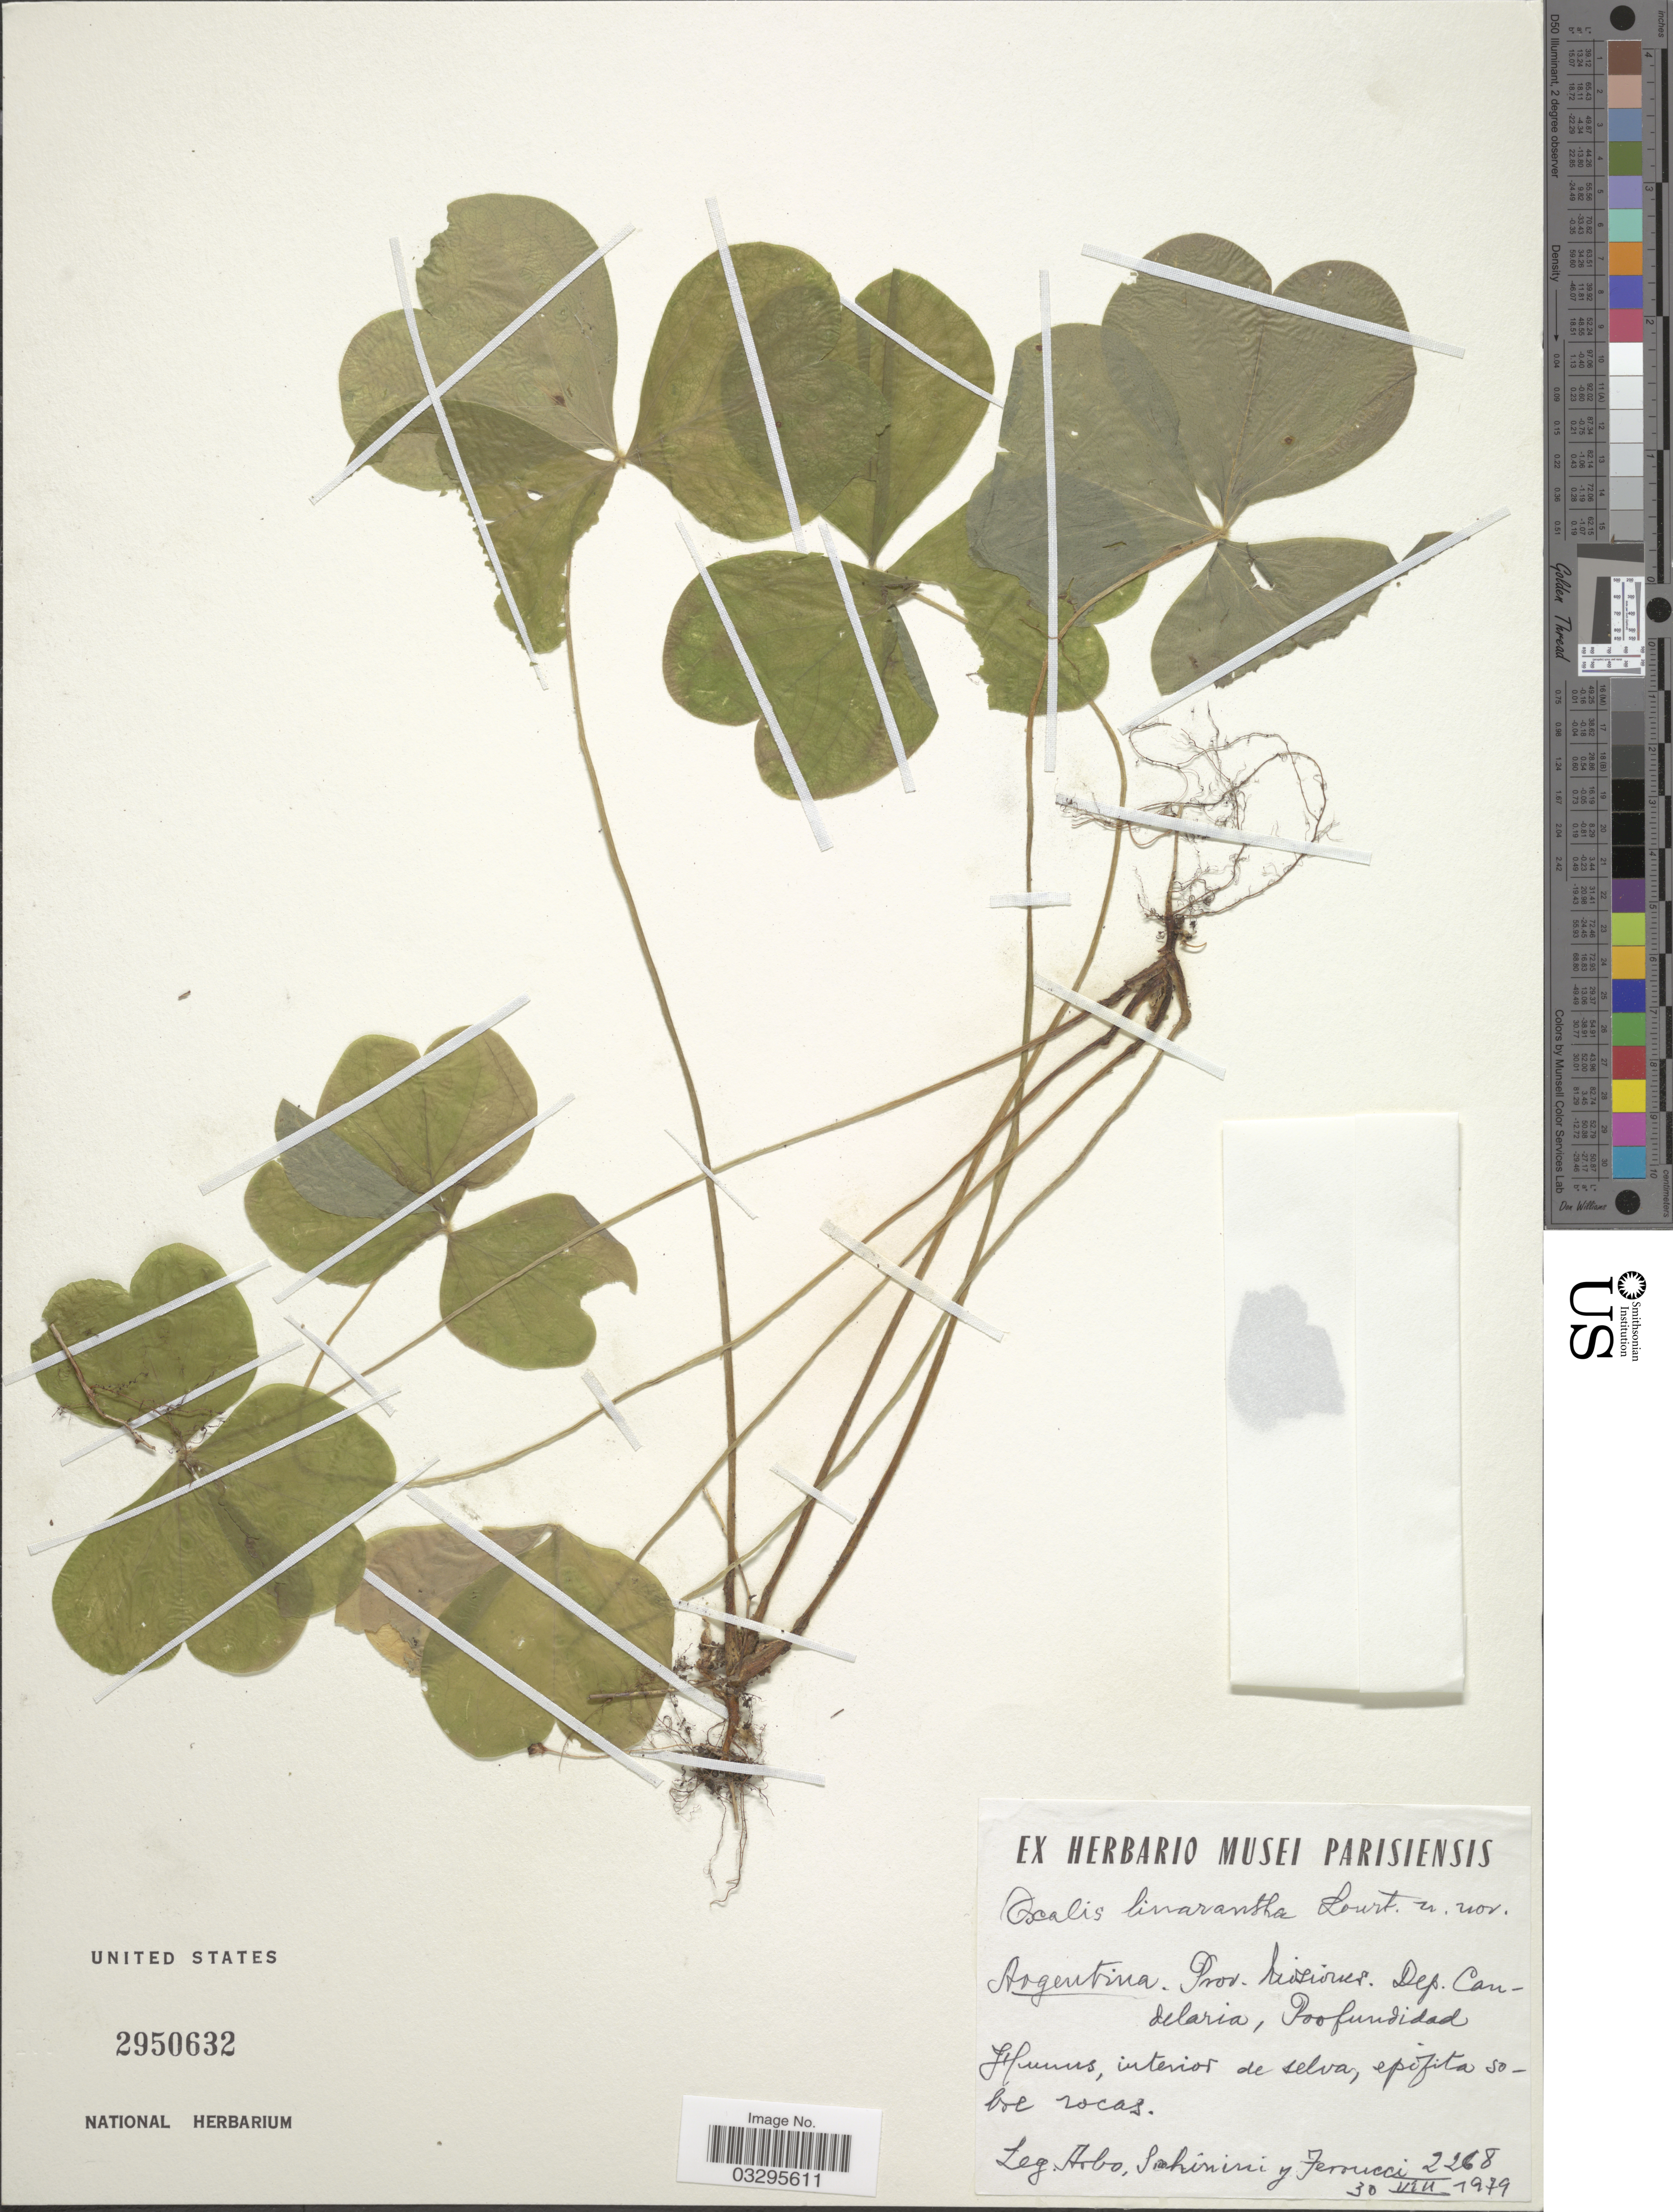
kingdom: Plantae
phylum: Tracheophyta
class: Magnoliopsida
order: Oxalidales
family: Oxalidaceae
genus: Oxalis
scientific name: Oxalis linarantha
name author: Lourteig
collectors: A. Schinini & Ferrucci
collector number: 2268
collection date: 1979-08-30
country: Argentina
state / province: Misiones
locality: Dep. Candelaria, Poofunidad.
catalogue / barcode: US 2950632